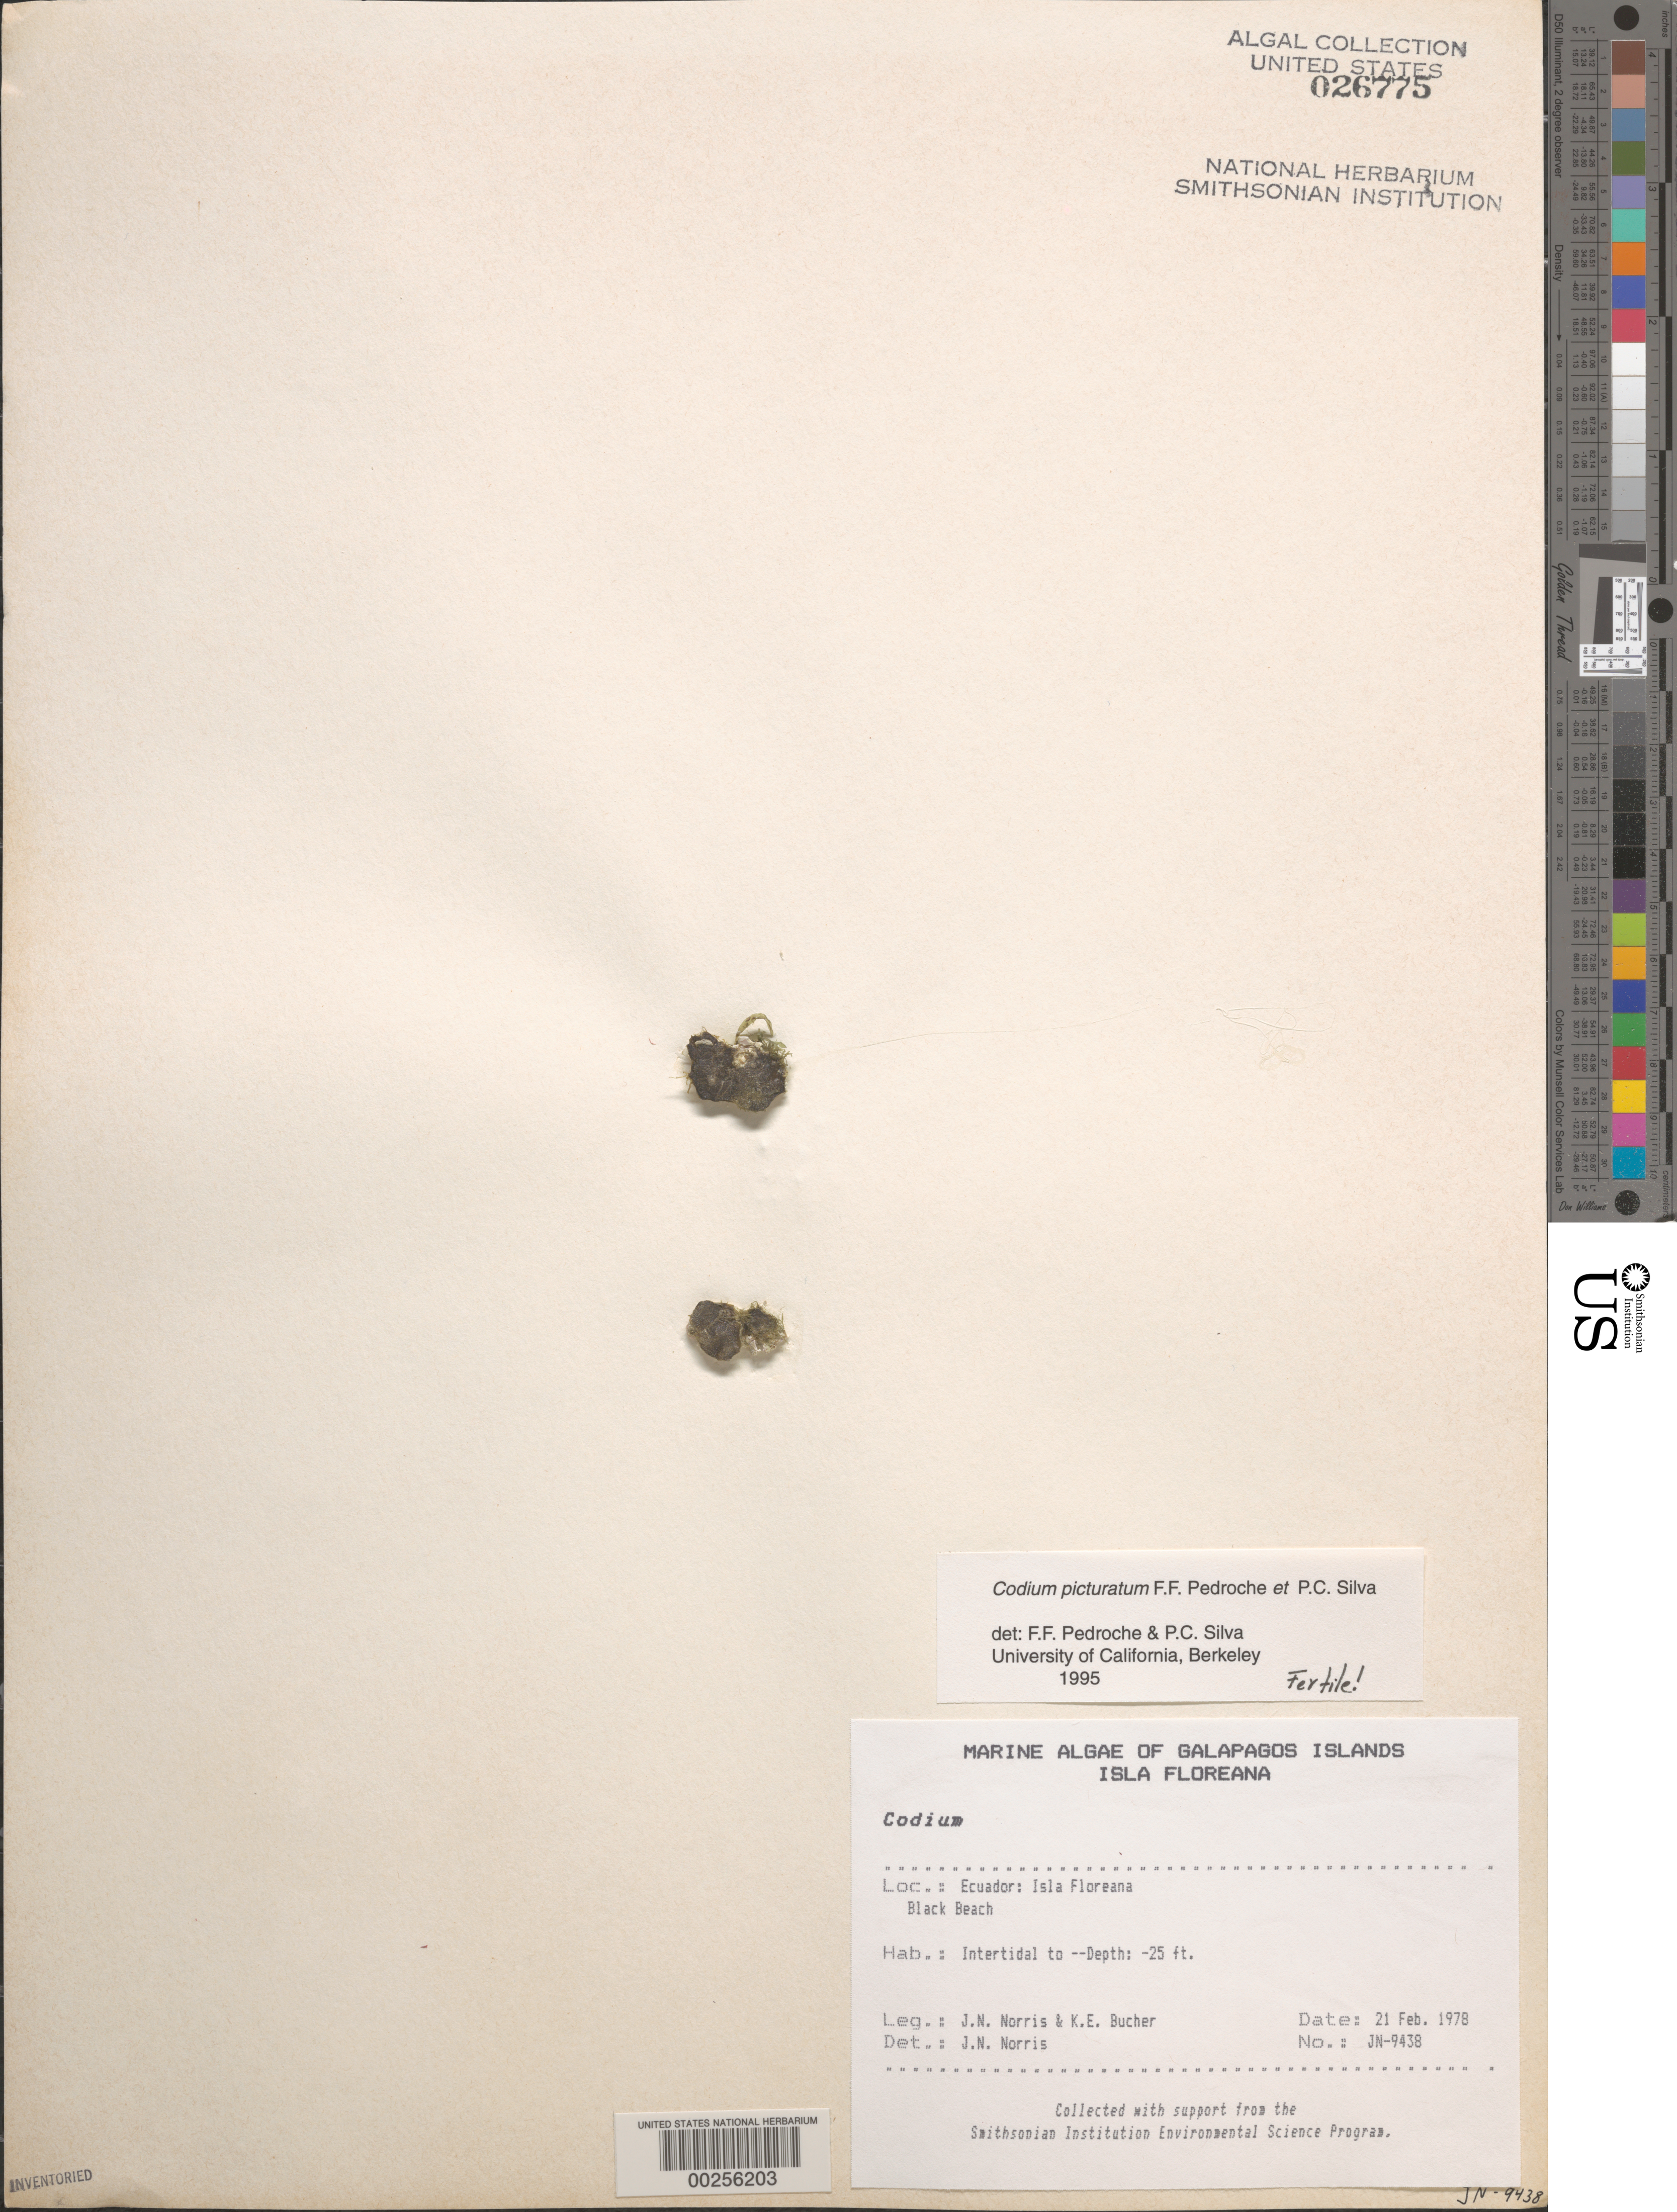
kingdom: Plantae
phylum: Chlorophyta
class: Ulvophyceae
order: Bryopsidales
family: Codiaceae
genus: Codium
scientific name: Codium picturatum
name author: Pedroche & P.C. Silva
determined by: Chacana, M. E.; Silva, P. C.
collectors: J. N. Norris & K. E. Bucher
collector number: JN-9438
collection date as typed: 21 Feb 1978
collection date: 1978-02-21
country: Ecuador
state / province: Colón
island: Floreana [Charles, Santa Maria]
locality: Black Beach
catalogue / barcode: US 26775